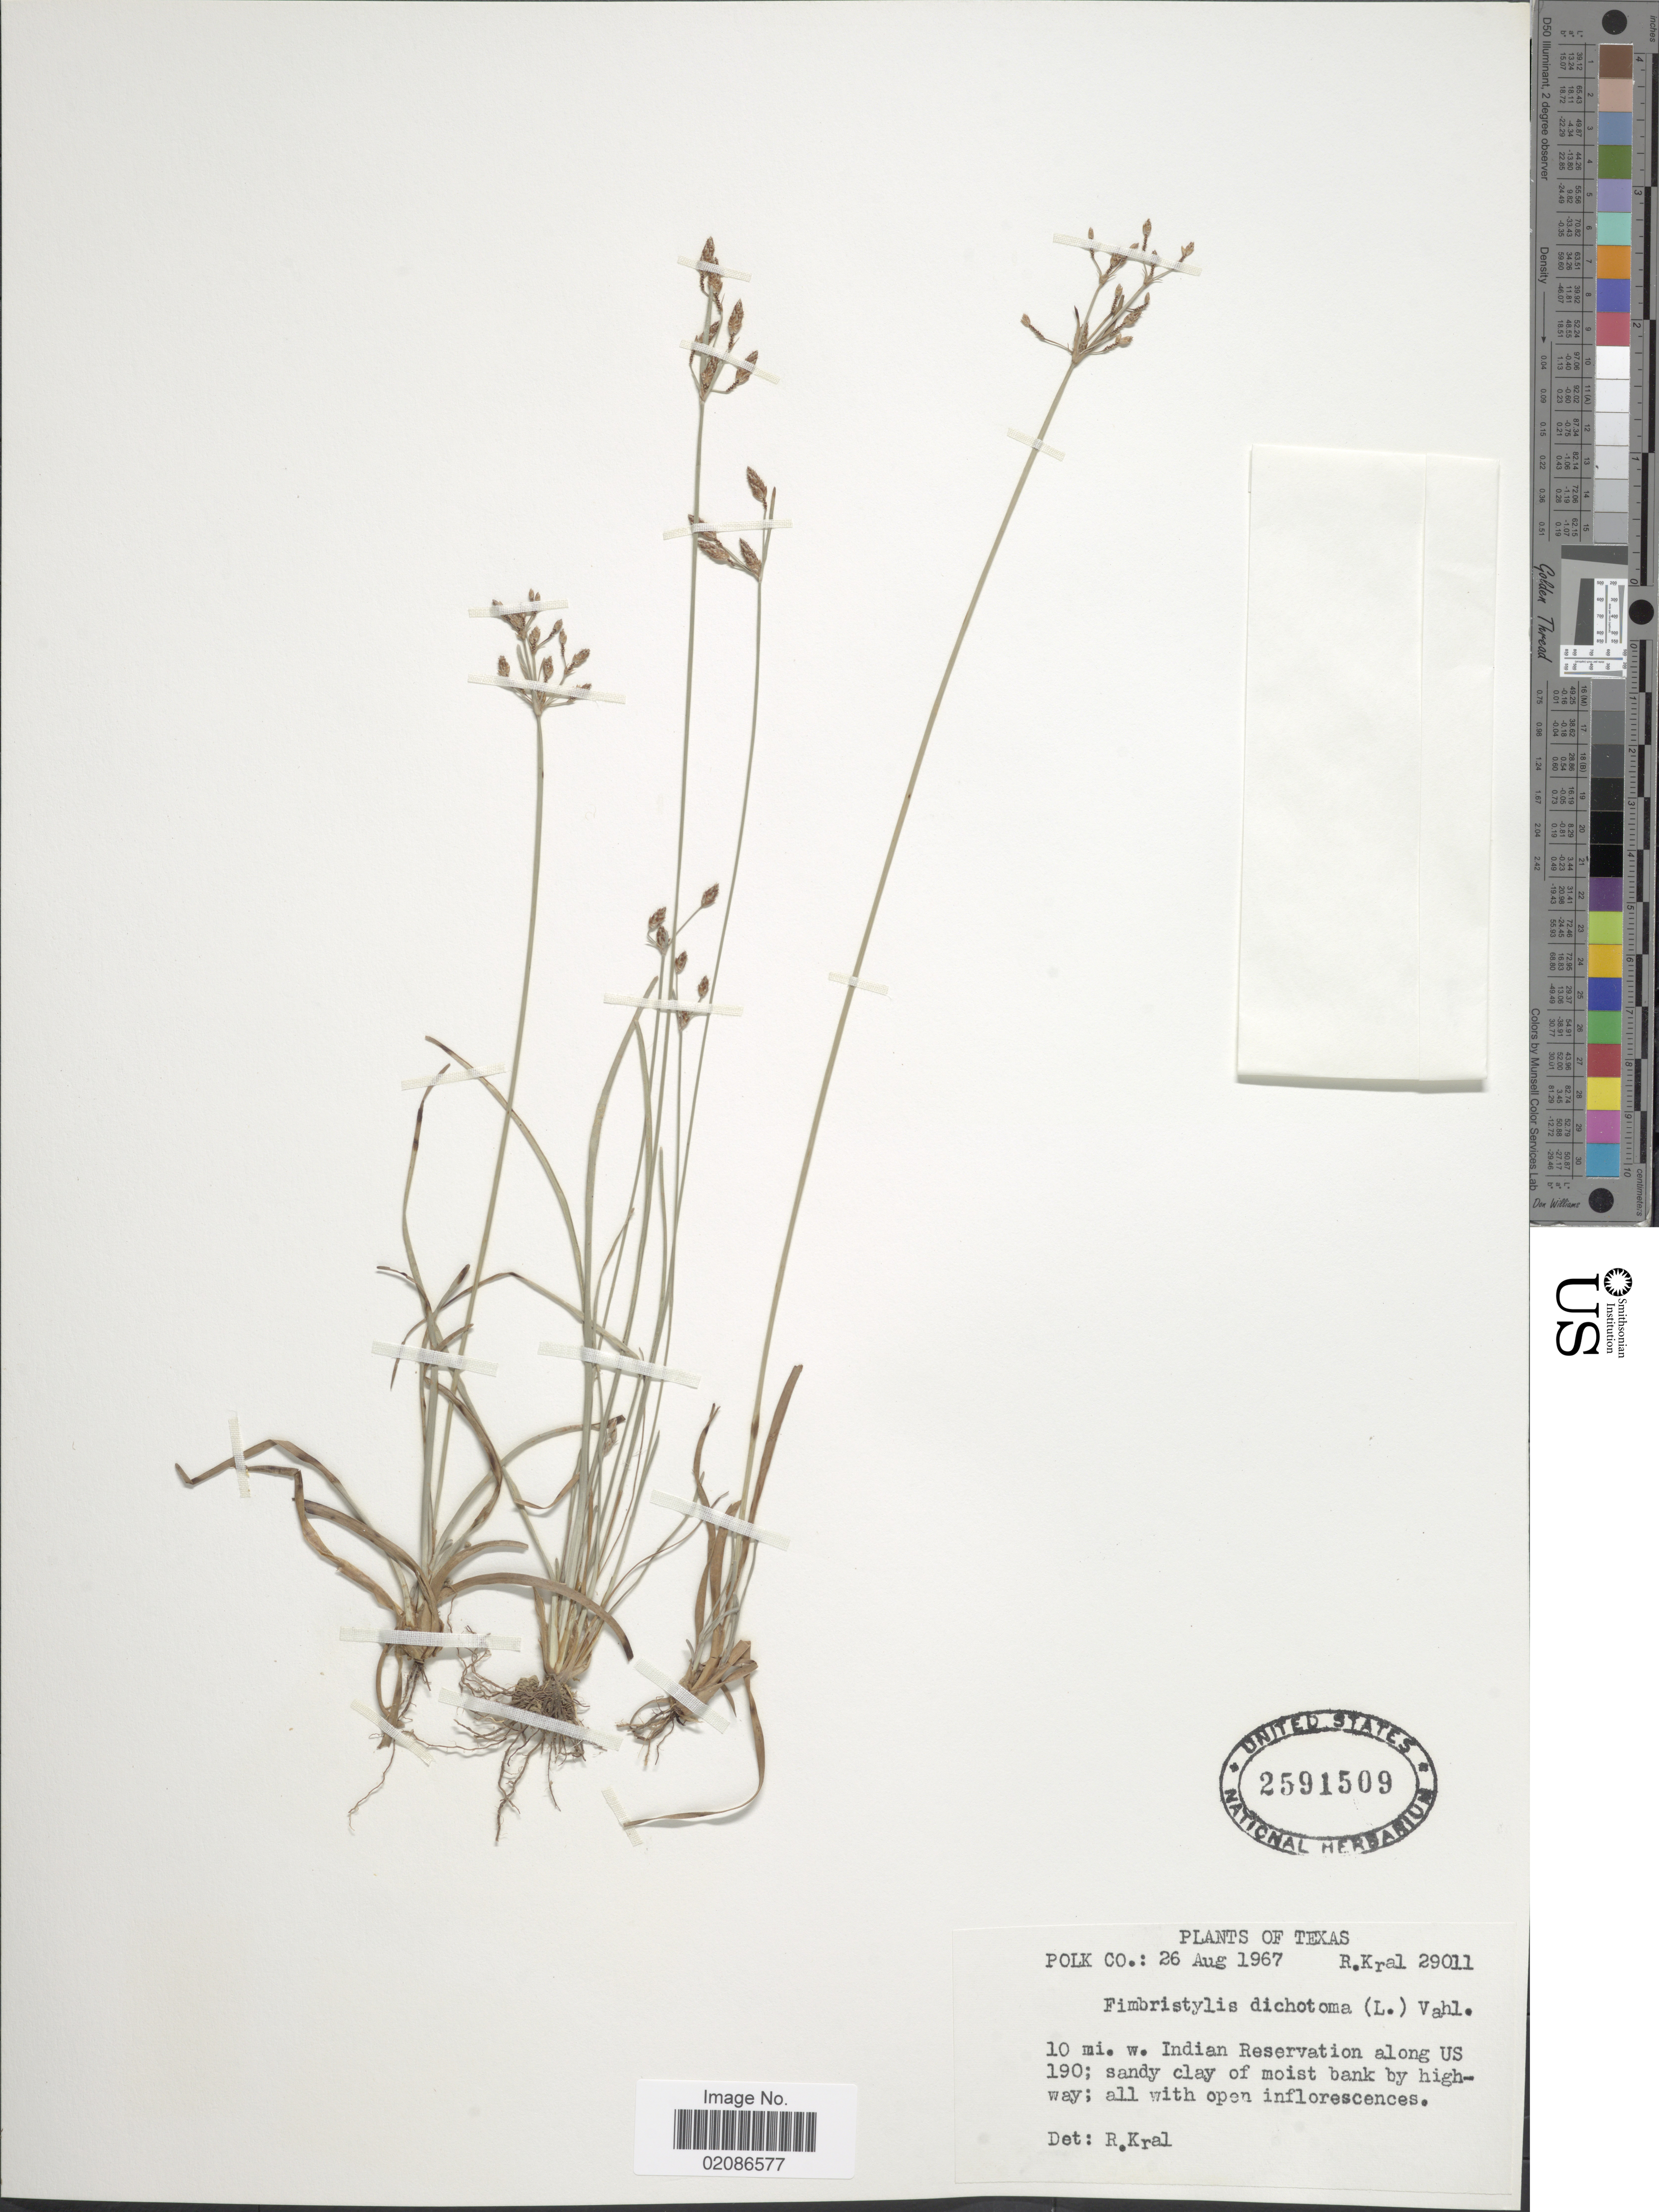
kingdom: Plantae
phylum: Tracheophyta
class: Liliopsida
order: Poales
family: Cyperaceae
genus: Fimbristylis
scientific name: Fimbristylis dichotoma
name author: (L.) Vahl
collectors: R. Kral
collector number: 29011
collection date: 1967-08-26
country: United States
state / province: Texas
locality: Polk Co; 10 mi w Indian Reservation along US 190; sandy clay of moist bank by highway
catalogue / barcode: US 2591509